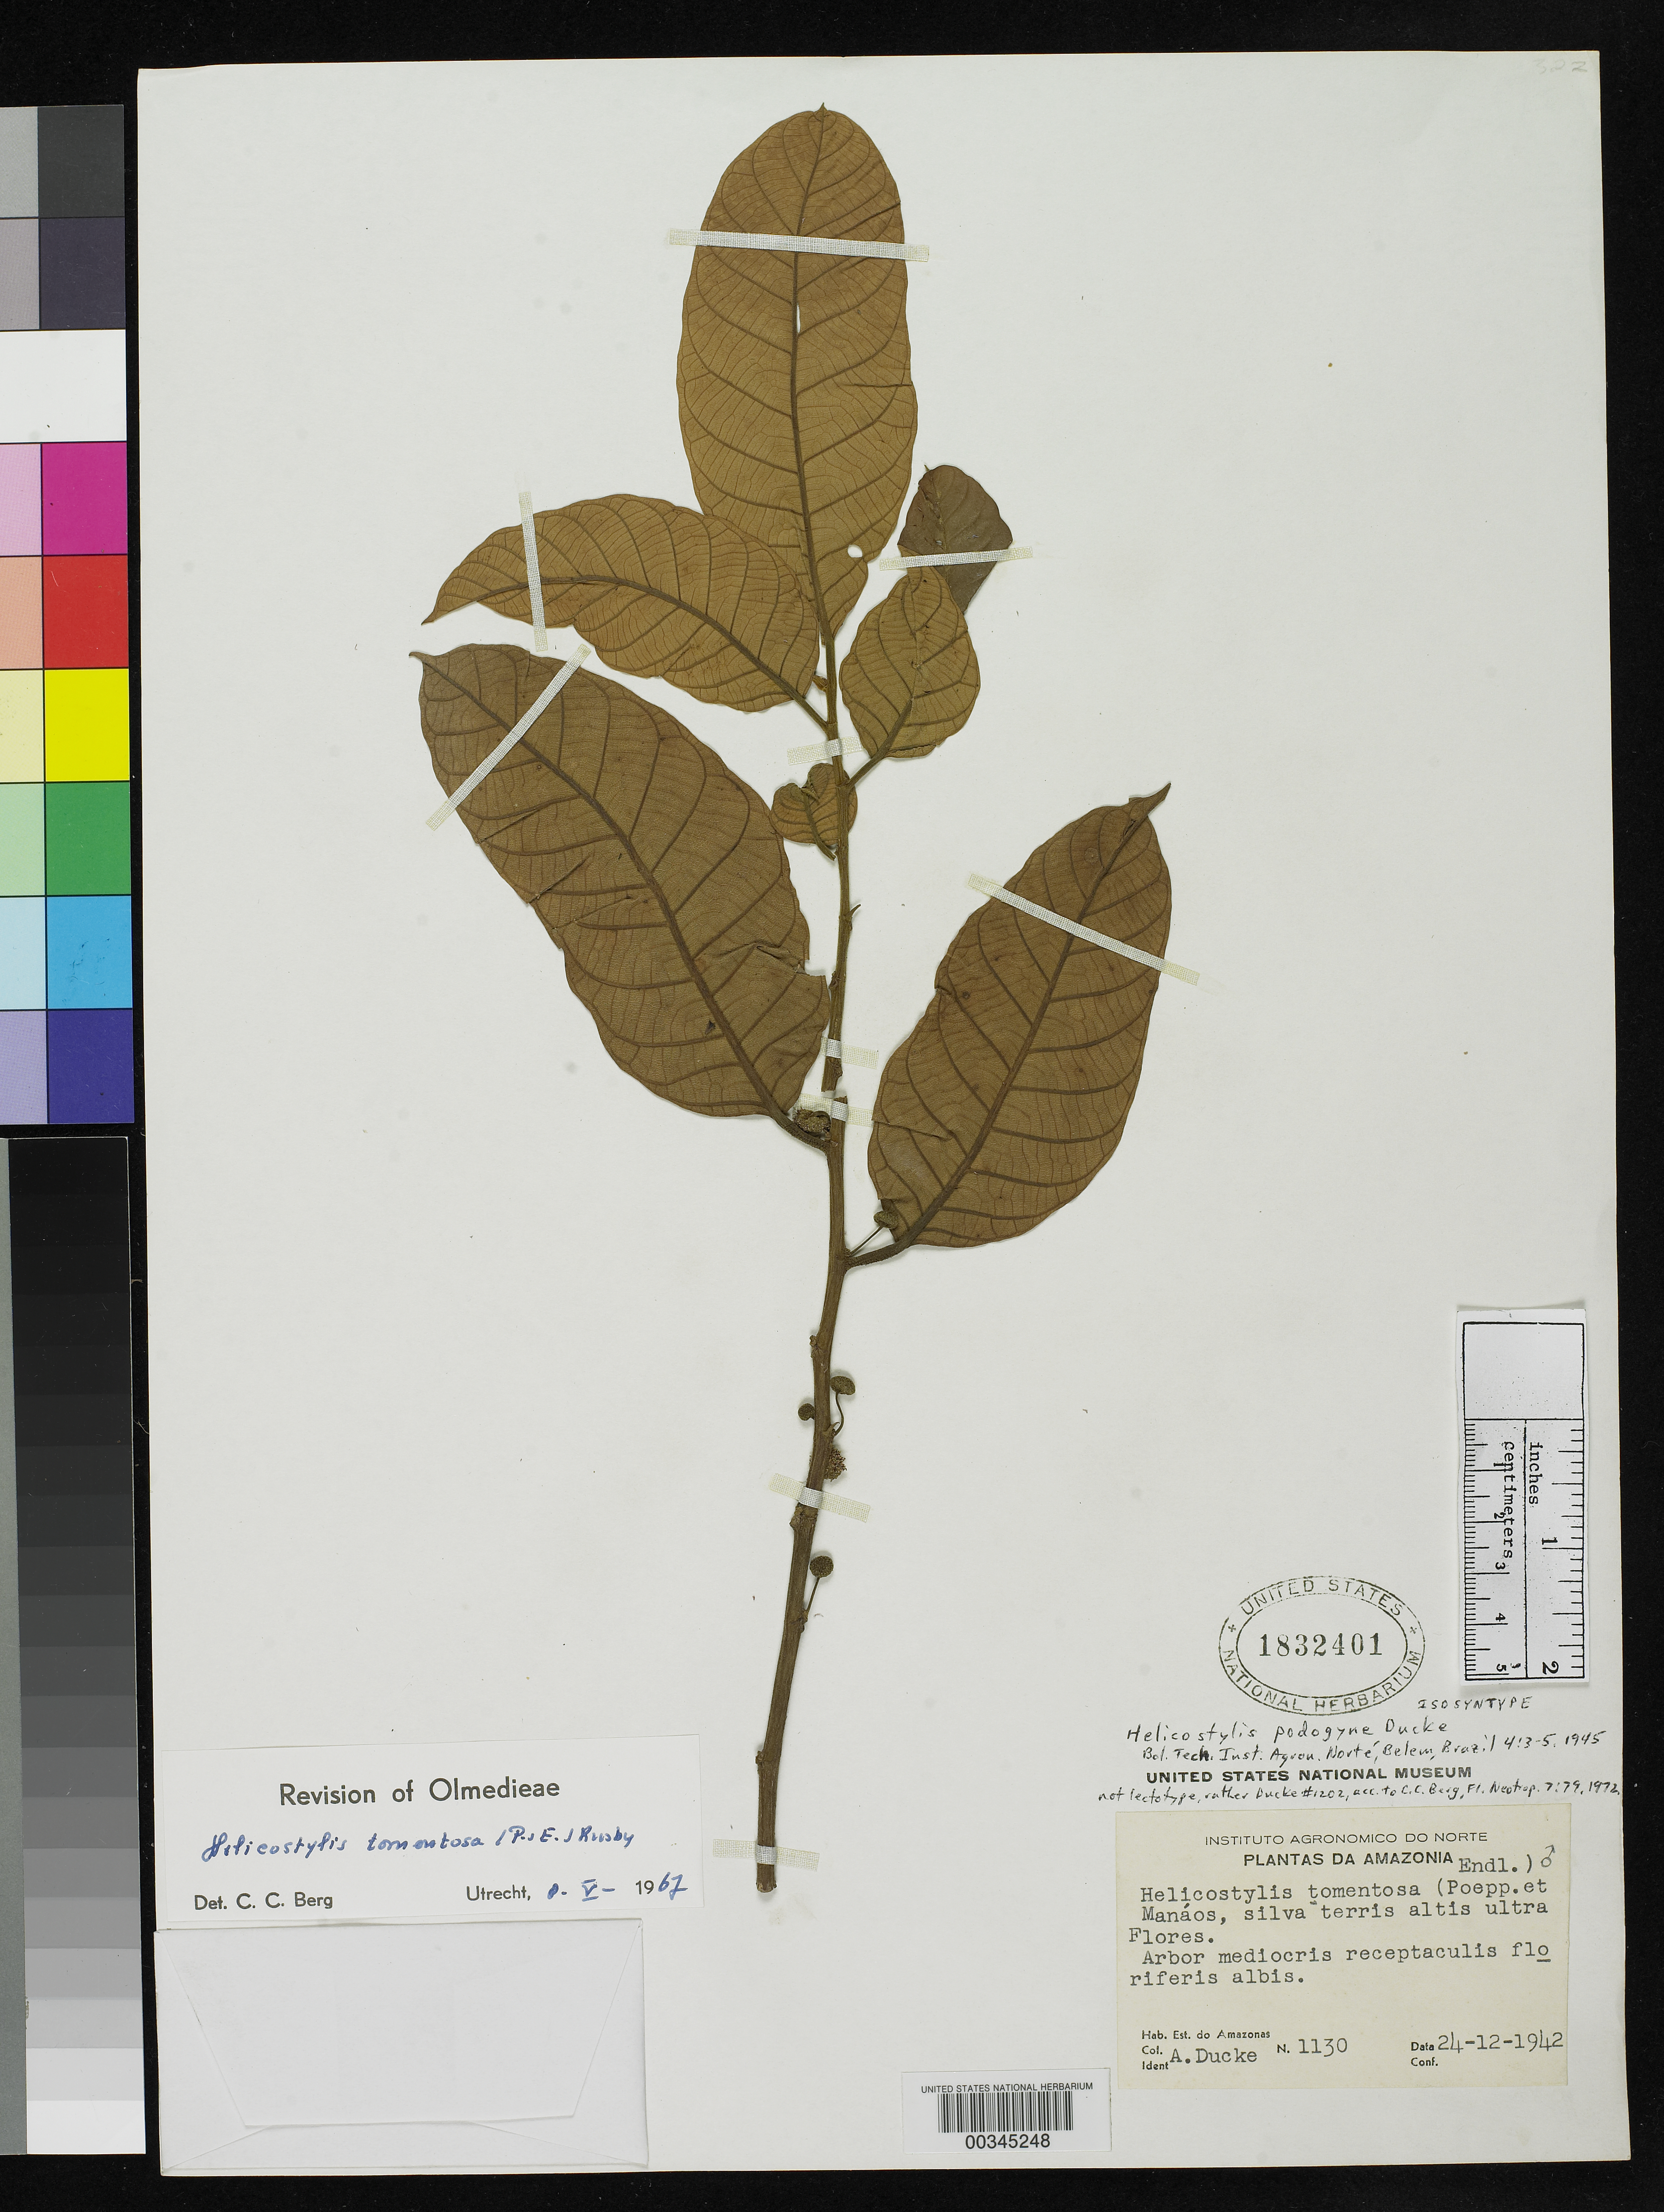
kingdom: Plantae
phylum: Tracheophyta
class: Magnoliopsida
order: Rosales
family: Moraceae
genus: Helicostylis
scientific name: Helicostylis podogyne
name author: Ducke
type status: Isosyntype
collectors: A. Ducke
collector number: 1130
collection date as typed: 24 Dec 1942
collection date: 1942-12-24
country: Brazil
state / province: Amazonas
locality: Manaos, silva terris altis ultra flores.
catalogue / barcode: US 1832401